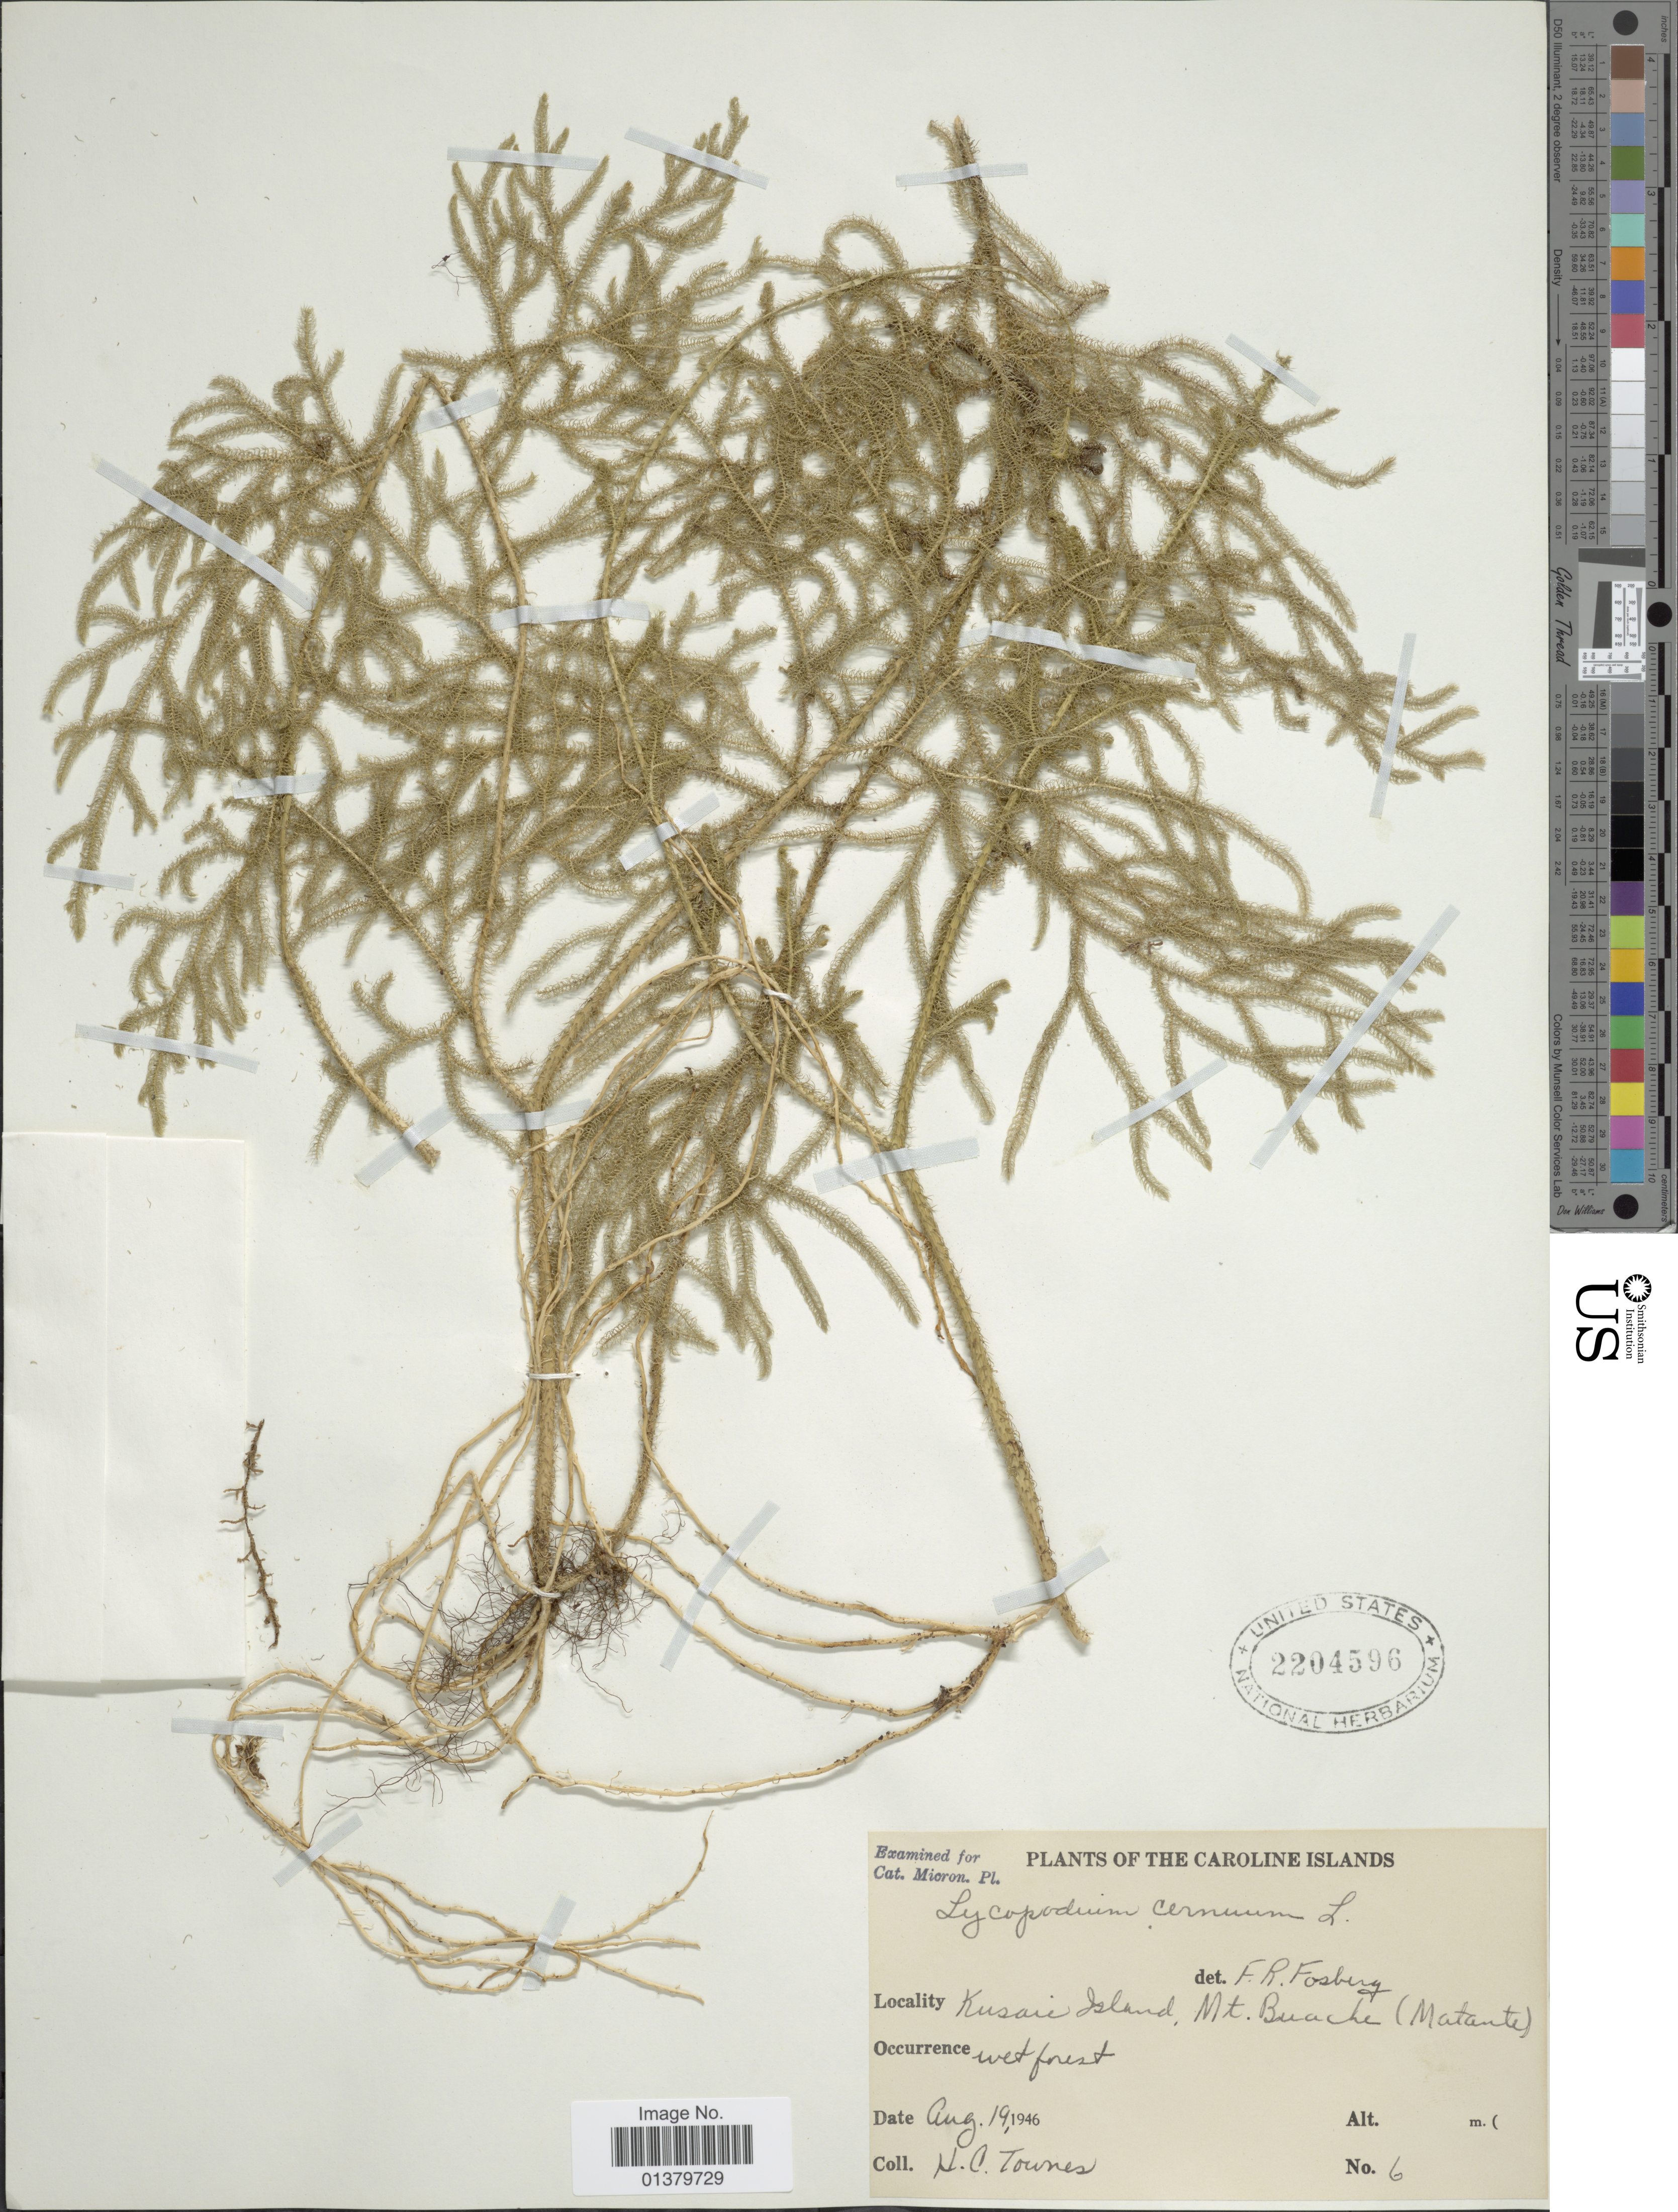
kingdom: Plantae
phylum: Tracheophyta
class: Lycopodiopsida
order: Lycopodiales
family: Lycopodiaceae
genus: Palhinhaea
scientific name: Palhinhaea cernua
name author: (L.) Vasc. & Franco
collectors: H. Townes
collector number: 6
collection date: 1946-08-19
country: Micronesia, Federated States of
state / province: Kosrae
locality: The Caroline Islands, Kusaie Island, Mt Buachi (Matante) [interpreted]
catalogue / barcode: US 2204596